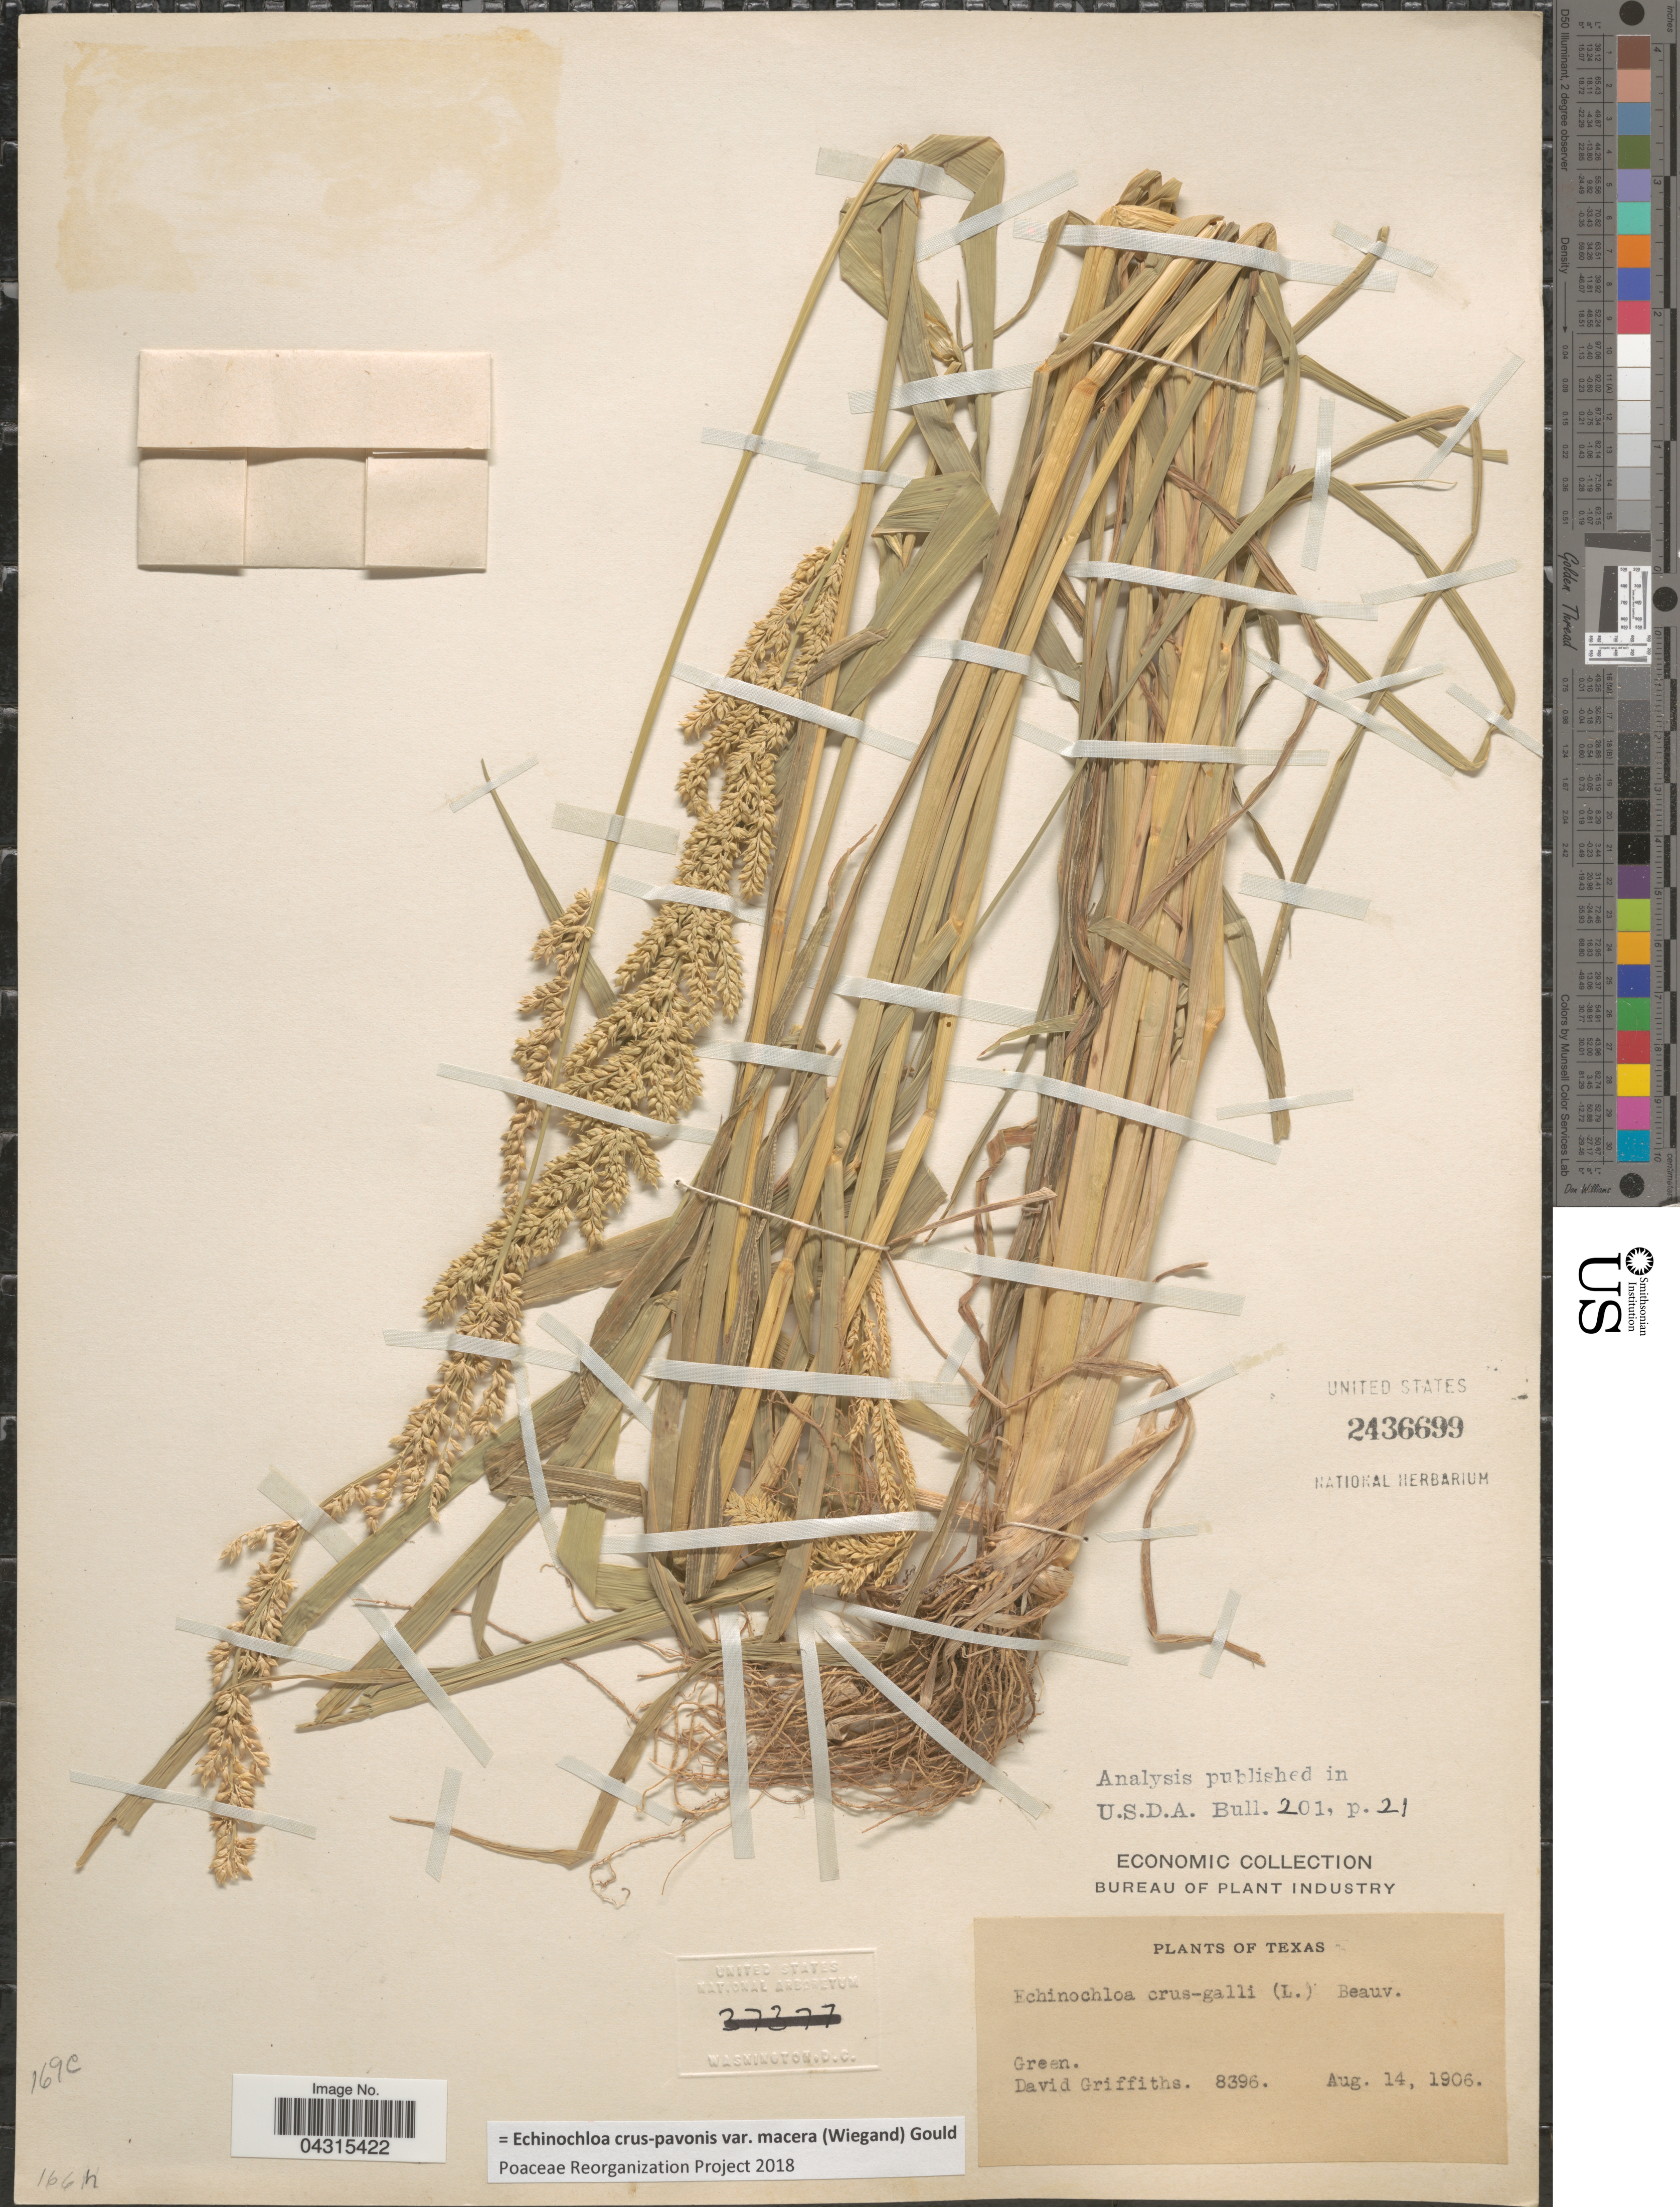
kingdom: Plantae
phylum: Tracheophyta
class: Liliopsida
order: Poales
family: Poaceae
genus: Echinochloa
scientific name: Echinochloa crus-pavonis var. macera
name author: (Wiegand) Gould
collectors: D. Griffiths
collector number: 8396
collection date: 1906-08-14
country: United States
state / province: Texas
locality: Green.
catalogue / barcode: US 2436699